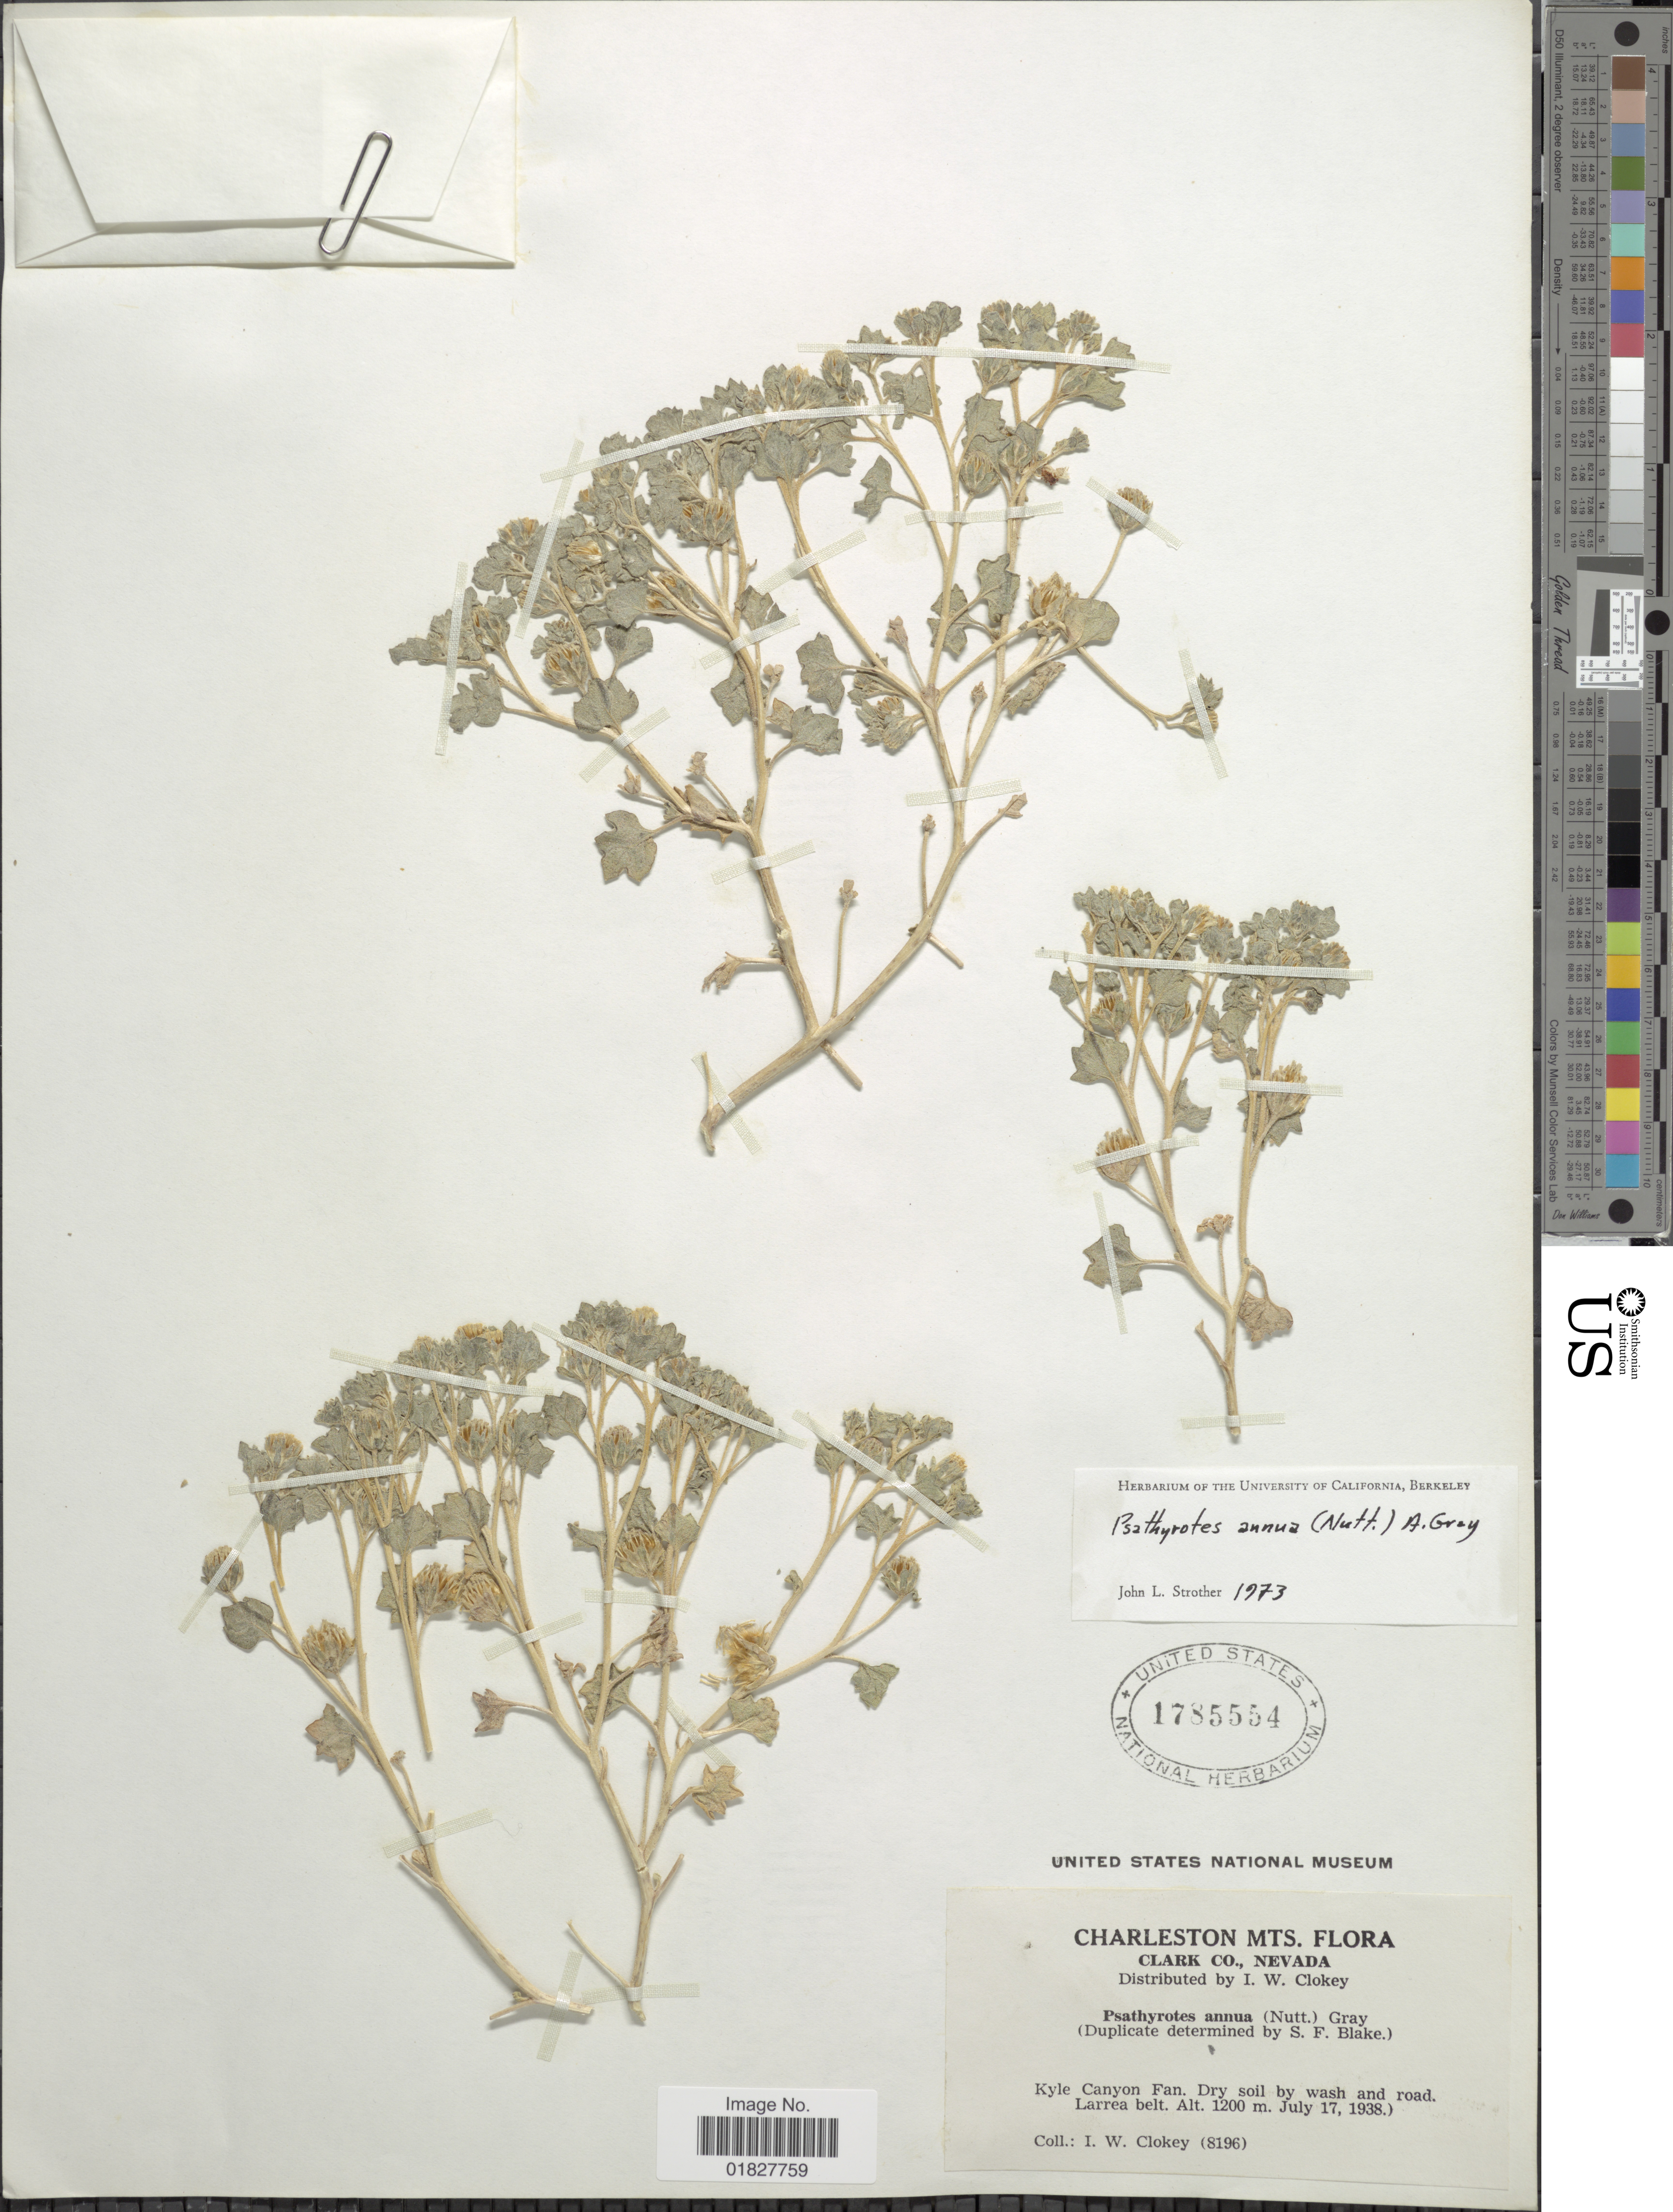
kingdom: Plantae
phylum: Tracheophyta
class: Magnoliopsida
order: Asterales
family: Asteraceae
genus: Psathyrotes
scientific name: Psathyrotes annua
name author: (Nutt.) A. Gray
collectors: I. W. Clokey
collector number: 8196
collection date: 1938-07-17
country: United States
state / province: Nevada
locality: Charleston Mts., Clark Co., Kyle Canyon Fan.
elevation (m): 1200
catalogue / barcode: US 1785554